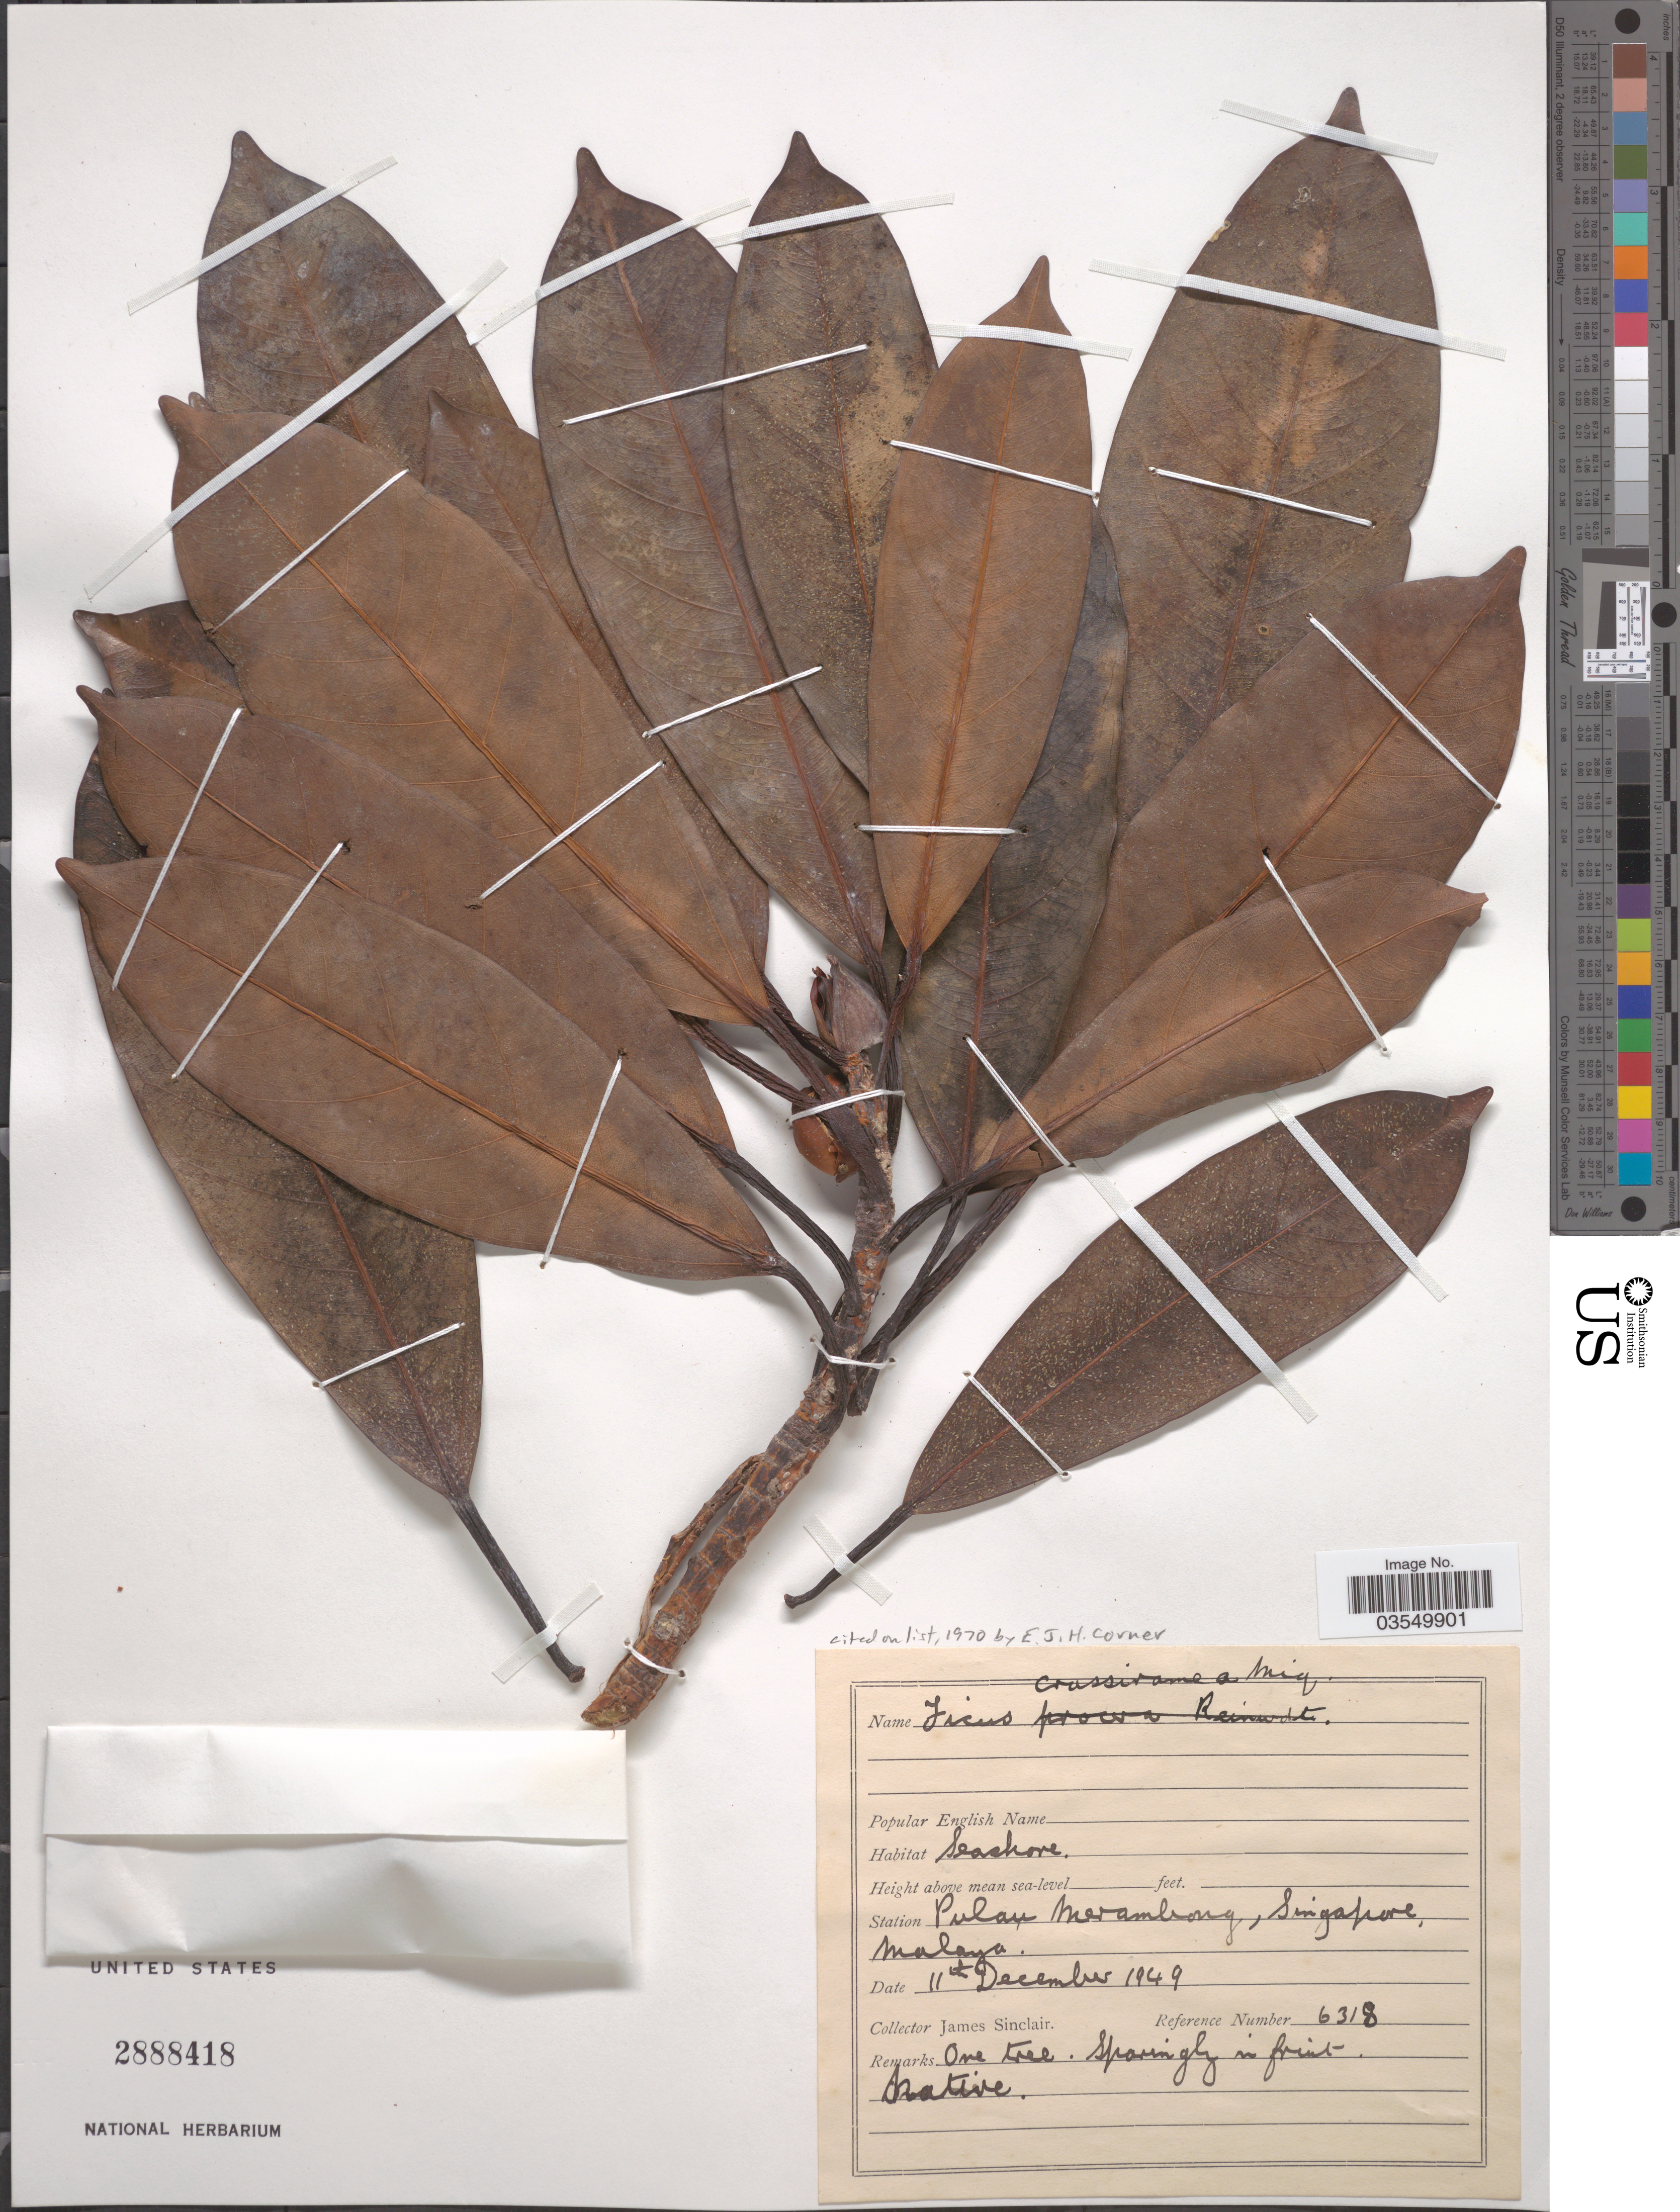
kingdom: Plantae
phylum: Tracheophyta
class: Magnoliopsida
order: Rosales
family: Moraceae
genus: Ficus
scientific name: Ficus crassiramea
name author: Miq.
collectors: J. Sinclair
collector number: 6318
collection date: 1949-12-11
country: Singapore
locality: Station Pulau Merambong, Singapore, Malaya.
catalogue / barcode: US 2888418